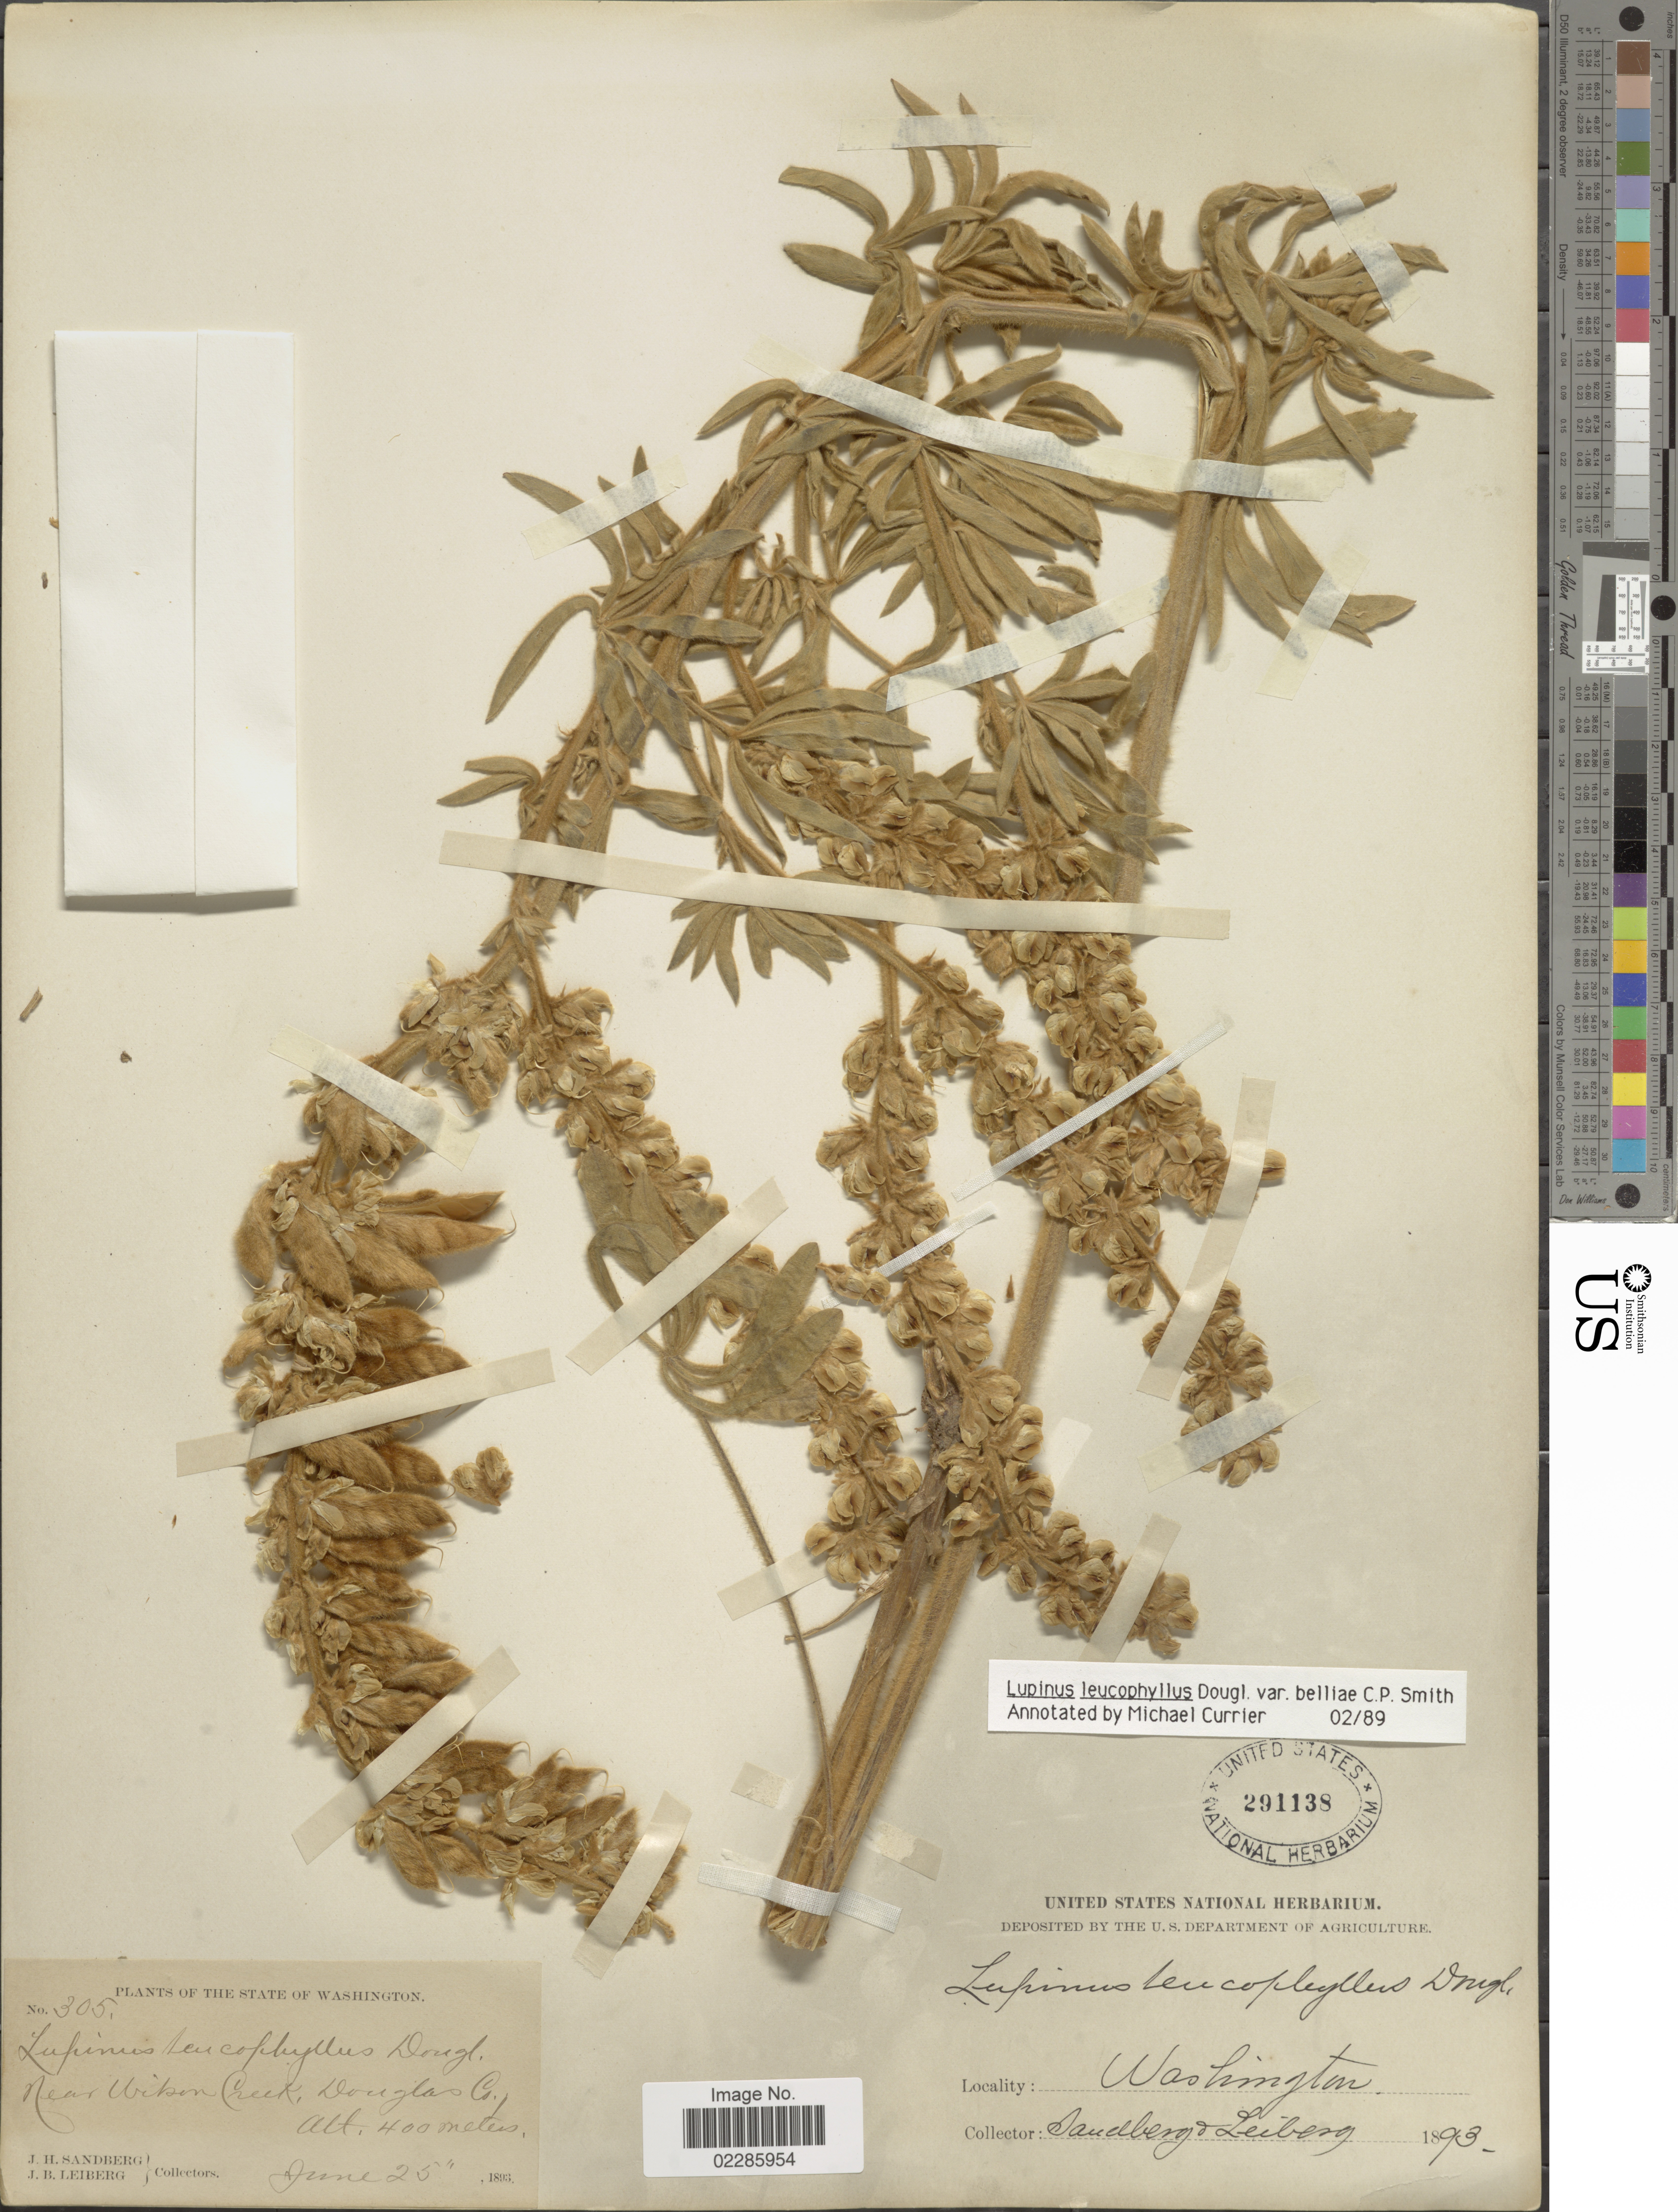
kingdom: Plantae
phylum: Tracheophyta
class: Magnoliopsida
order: Fabales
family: Fabaceae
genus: Lupinus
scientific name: Lupinus leucophyllus var. belliae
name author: C.P. Sm.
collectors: J. H. Sandberg & J. B. Leiberg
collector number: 305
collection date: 1893-06-25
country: United States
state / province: Washington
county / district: Douglas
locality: Near Wilson Creek, Douglas Co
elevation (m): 400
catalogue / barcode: US 291138